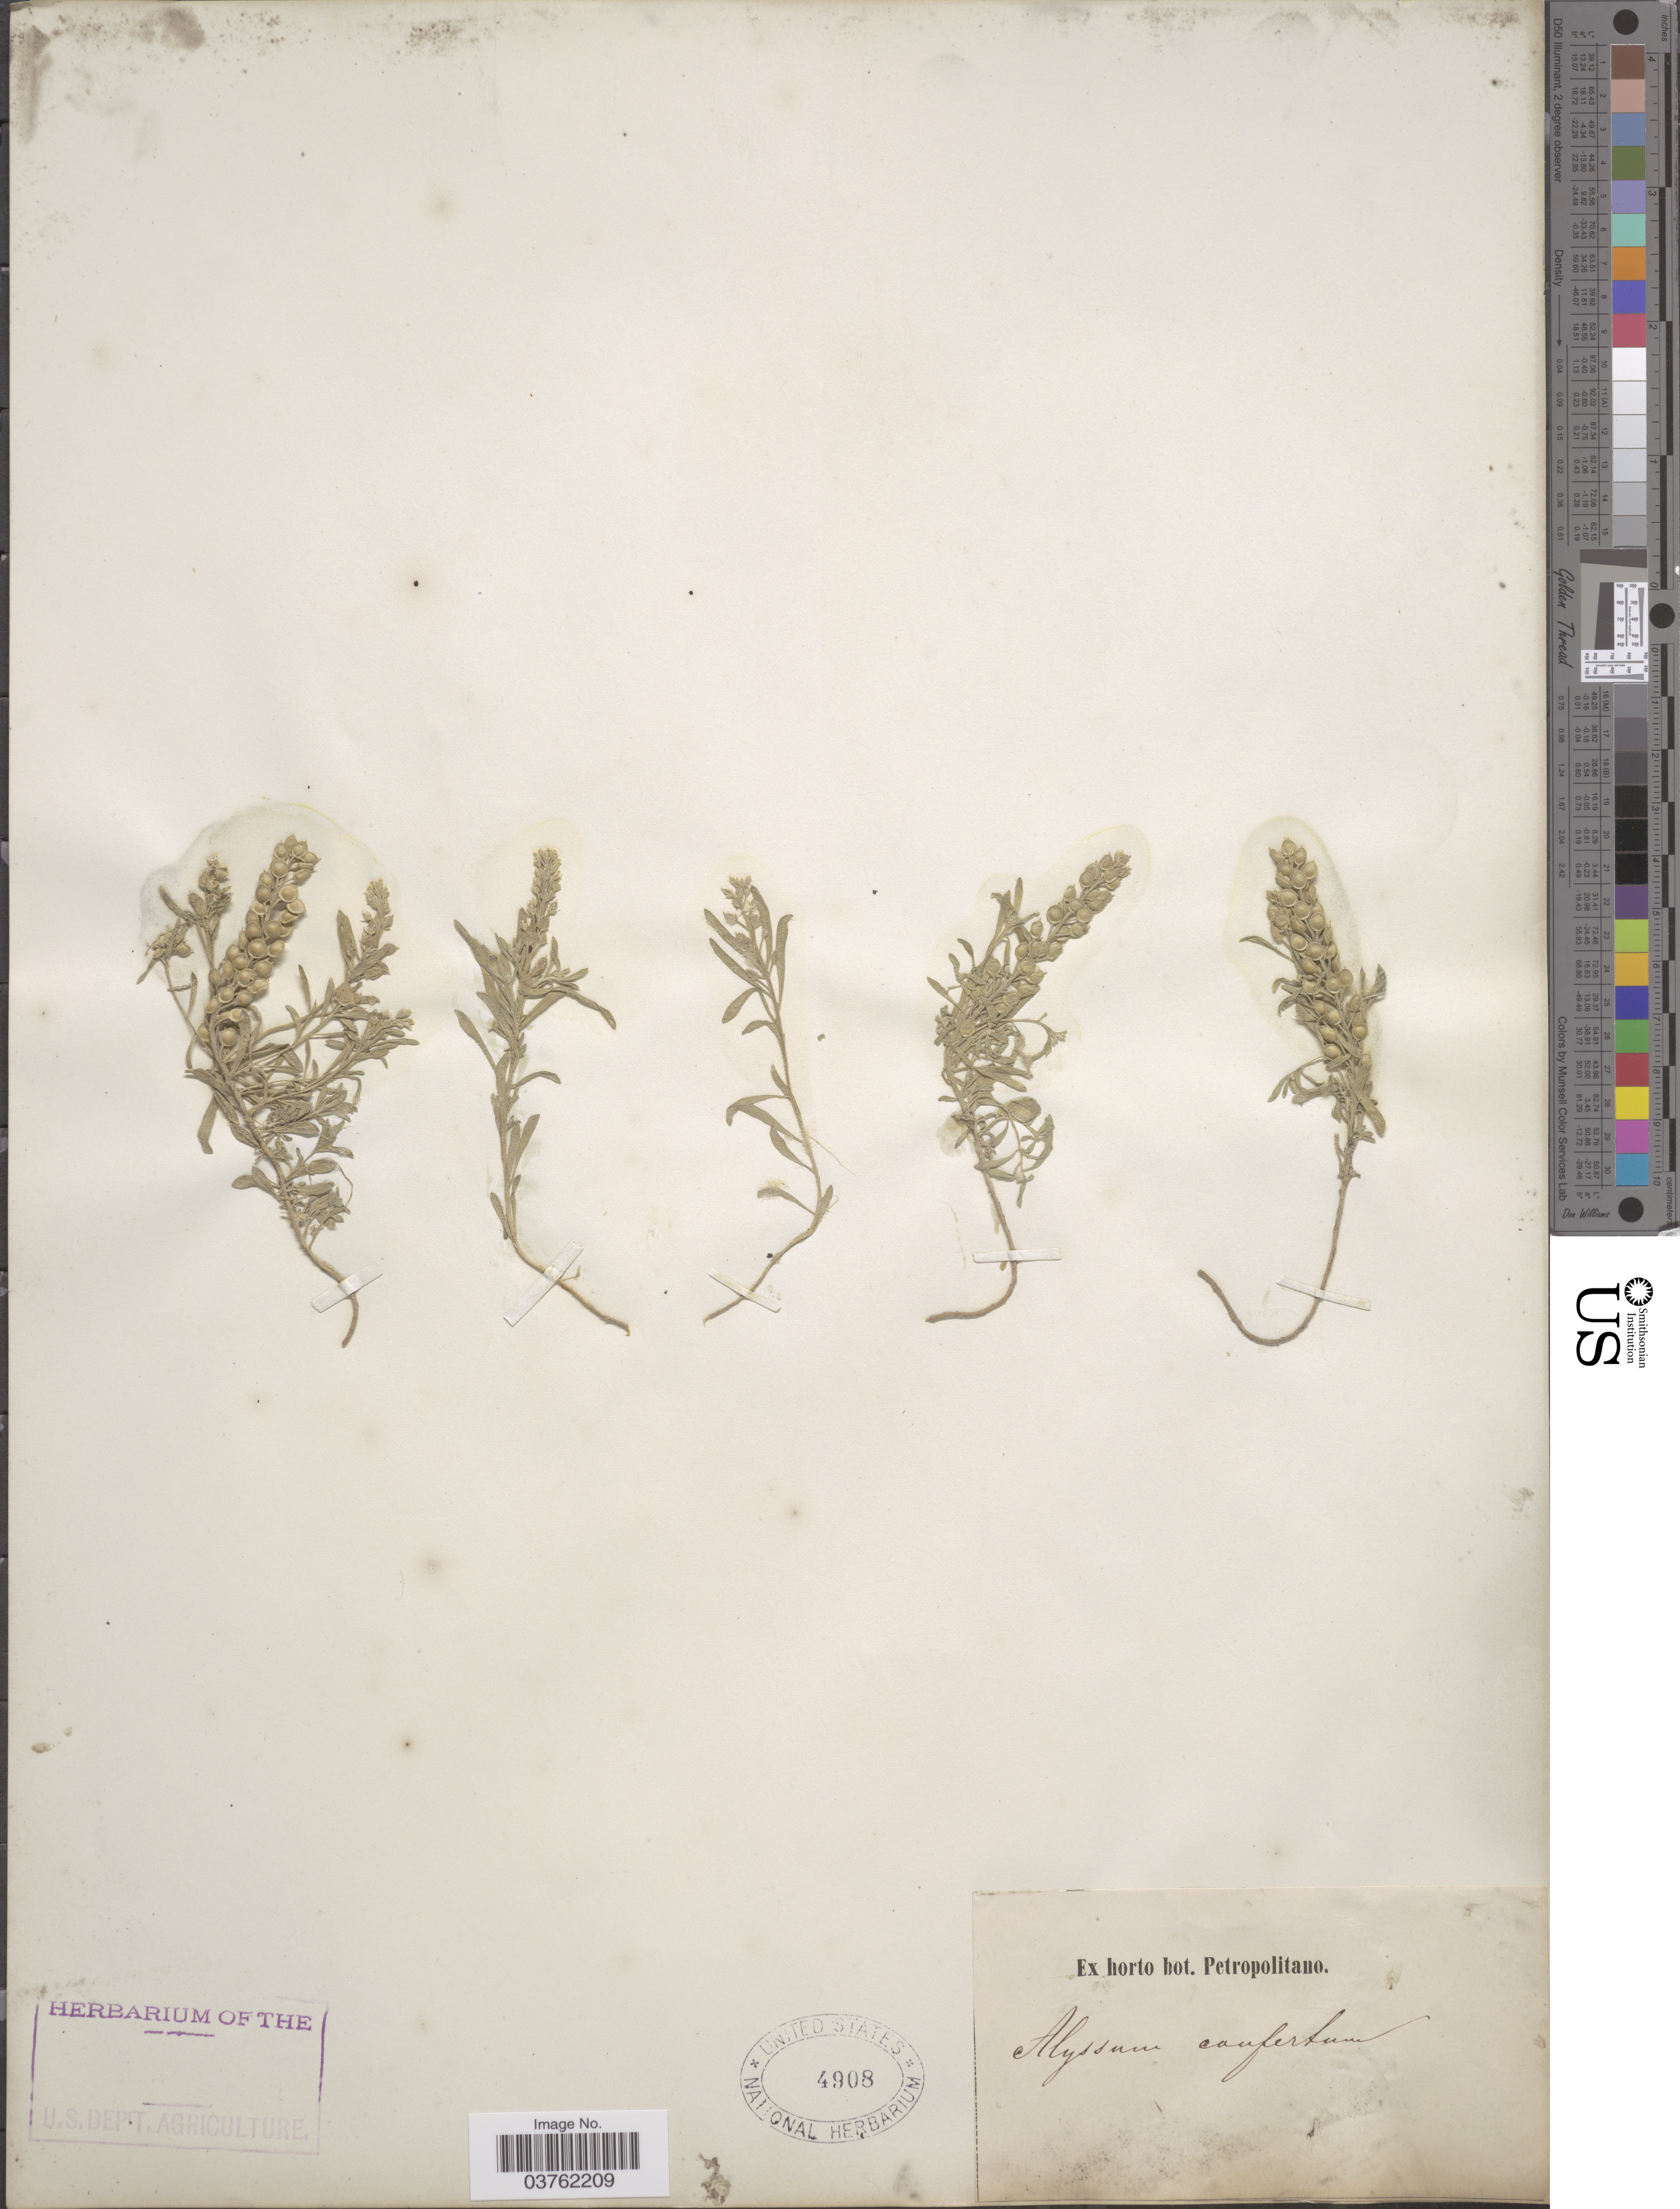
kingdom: Plantae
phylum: Tracheophyta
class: Magnoliopsida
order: Brassicales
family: Brassicaceae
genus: Alyssum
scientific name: Alyssum confertum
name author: Boiss.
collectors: ex Horto Bot. Petropolitano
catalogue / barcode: US 4908